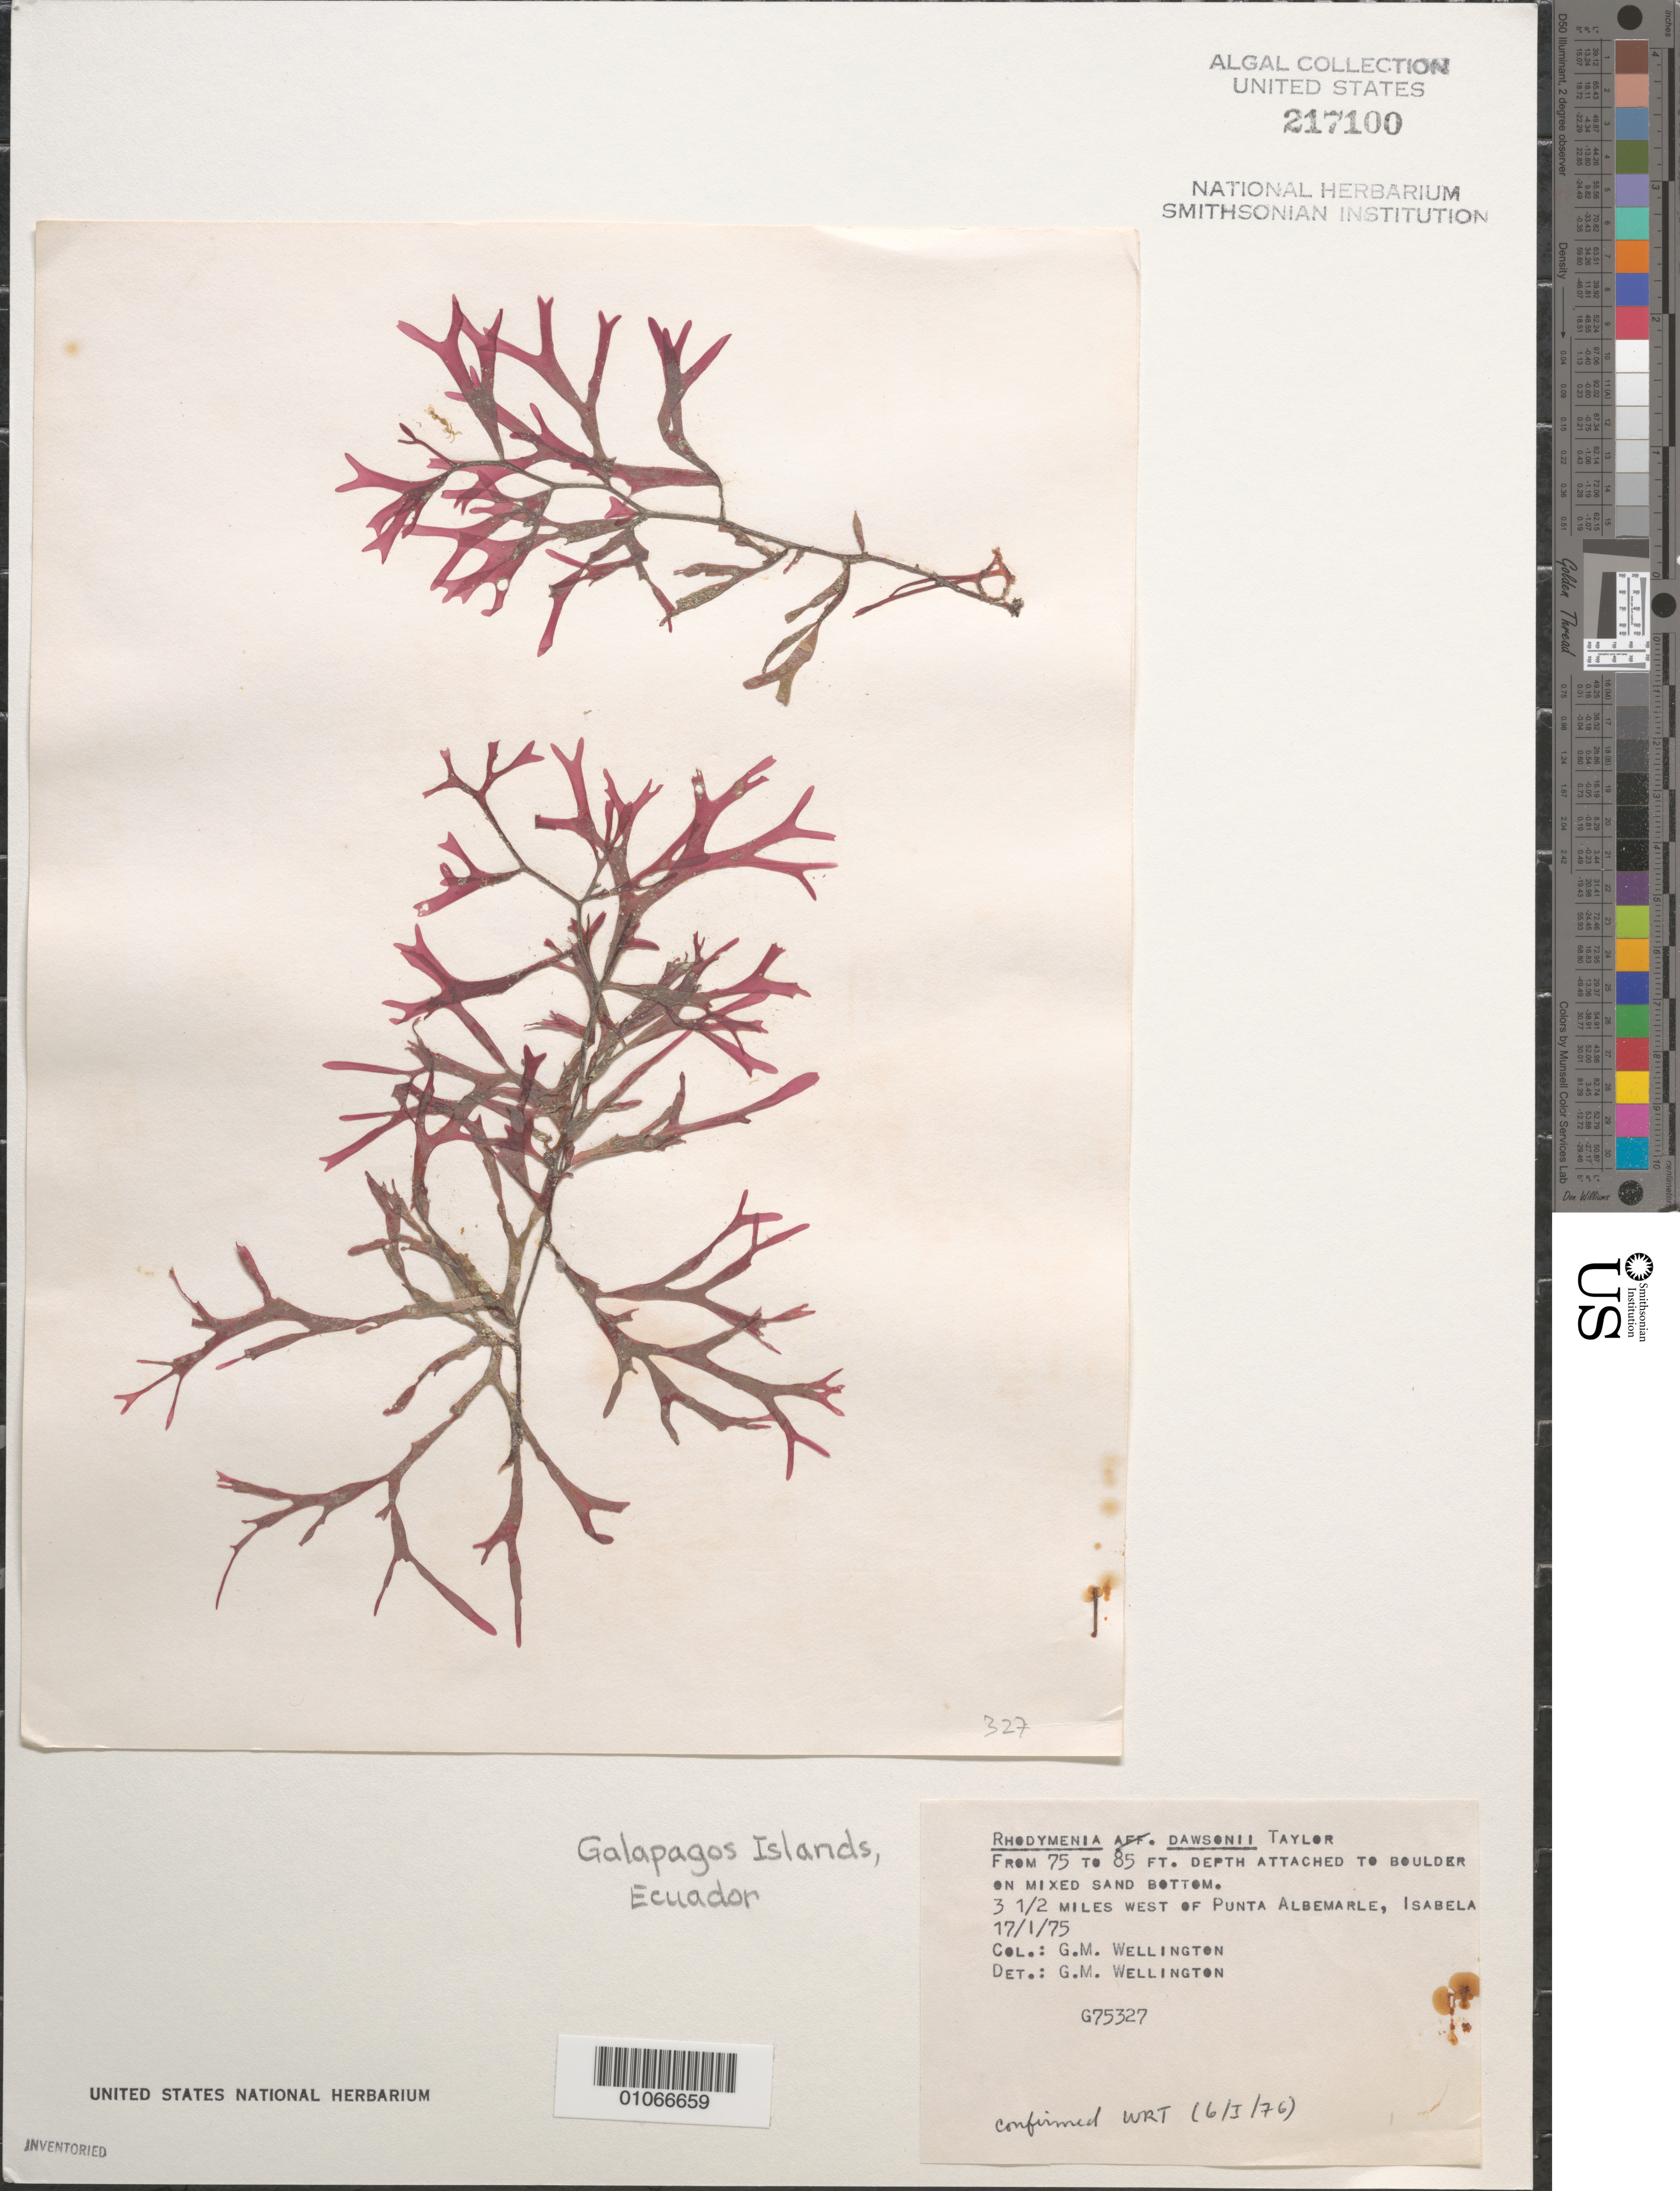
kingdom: Plantae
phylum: Rhodophyta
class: Florideophyceae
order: Rhodymeniales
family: Rhodymeniaceae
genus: Rhodymenia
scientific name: Rhodymenia dawsonii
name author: W.R. Taylor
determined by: Wellington, G. M.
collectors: G. Wellington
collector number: G75327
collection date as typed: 17 Jan 1975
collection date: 1975-01-17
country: Ecuador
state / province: Colón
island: Isabela [Albemarle]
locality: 3 1/2 miles west of Punta Albemarle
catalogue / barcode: US 217100